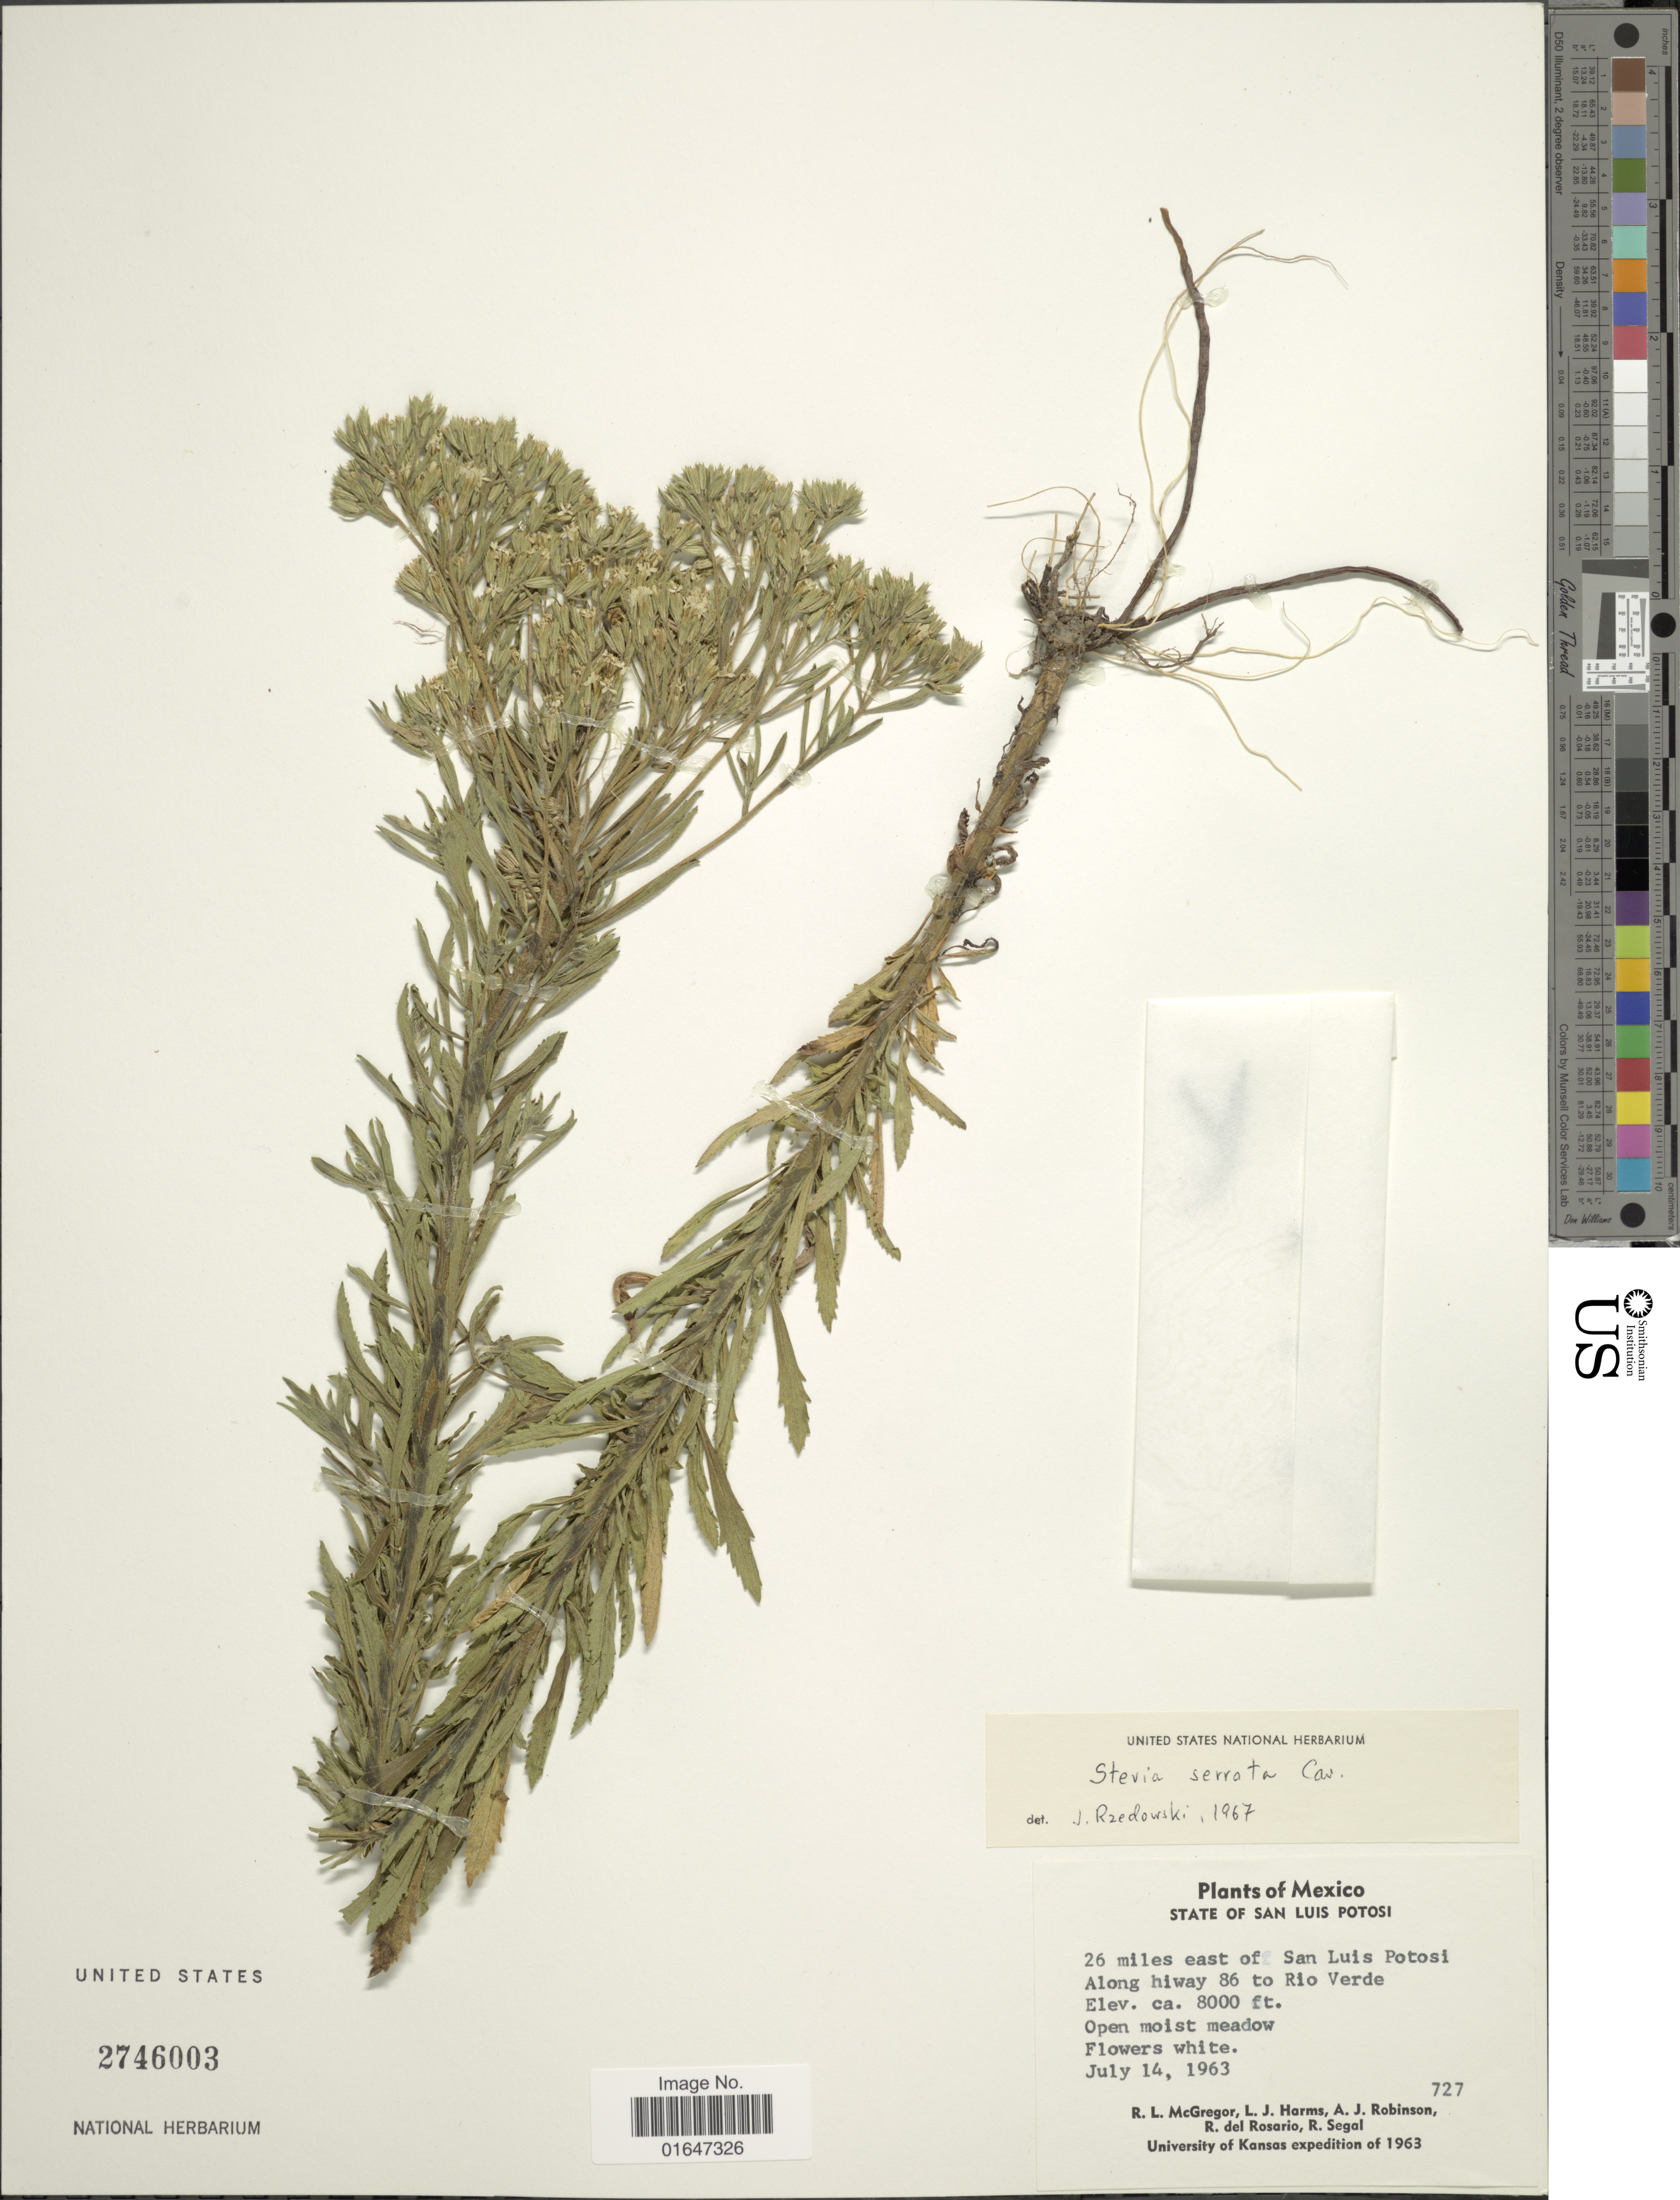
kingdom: Plantae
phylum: Tracheophyta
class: Magnoliopsida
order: Asterales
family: Asteraceae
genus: Stevia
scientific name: Stevia serrata var. serrata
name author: Cav.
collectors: R. McGregor, L. Harms, A. J. Robinson, R. del Rosario & R. Segal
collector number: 727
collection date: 1963-07-14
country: Mexico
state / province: San Luis Potosí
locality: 26 miles east of San Luis Potosi, along highway 86 to Rio Verde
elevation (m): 2438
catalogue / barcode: US 2746003